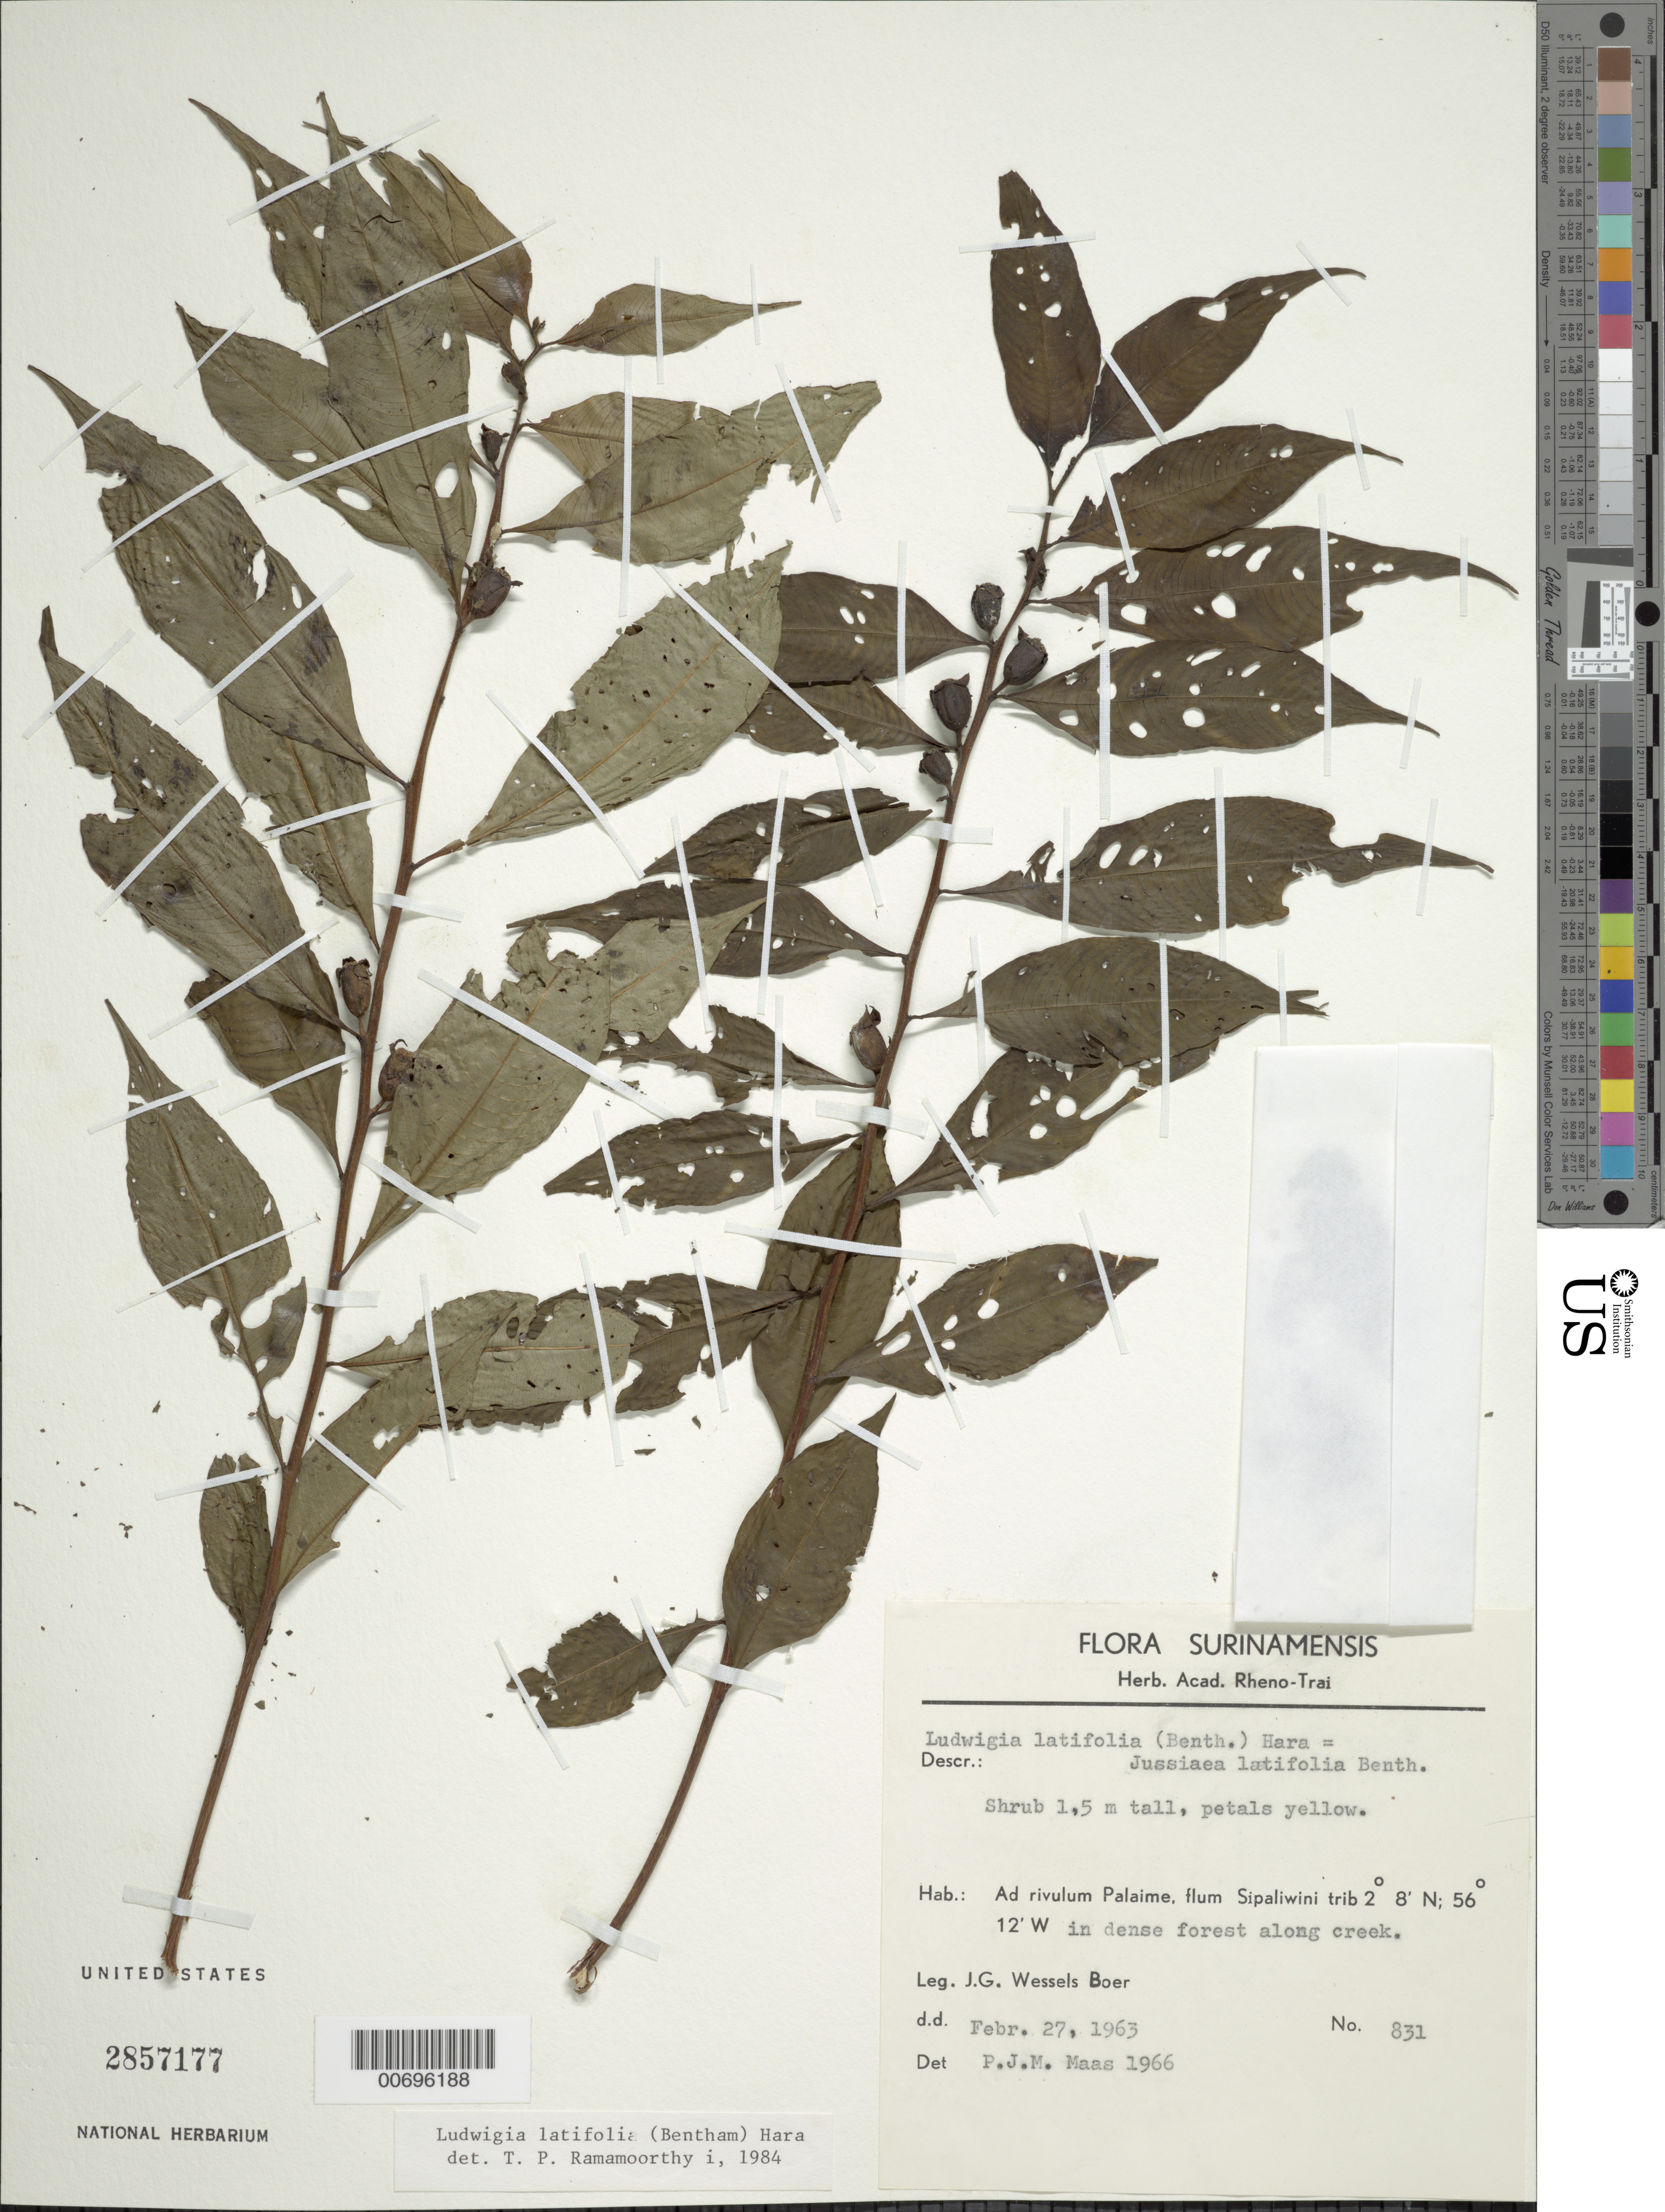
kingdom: Plantae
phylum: Tracheophyta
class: Magnoliopsida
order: Myrtales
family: Onagraceae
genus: Ludwigia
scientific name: Ludwigia latifolia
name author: (Benth.) H. Hara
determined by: Ramamoorthy, T. P.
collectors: J. G. Wessels Boer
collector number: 831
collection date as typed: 27-Feb-63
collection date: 1963-02-27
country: Suriname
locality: Ad rivulum Palaime, flum Sipaliwini trib.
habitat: Dense forest along creek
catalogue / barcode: US 2857177